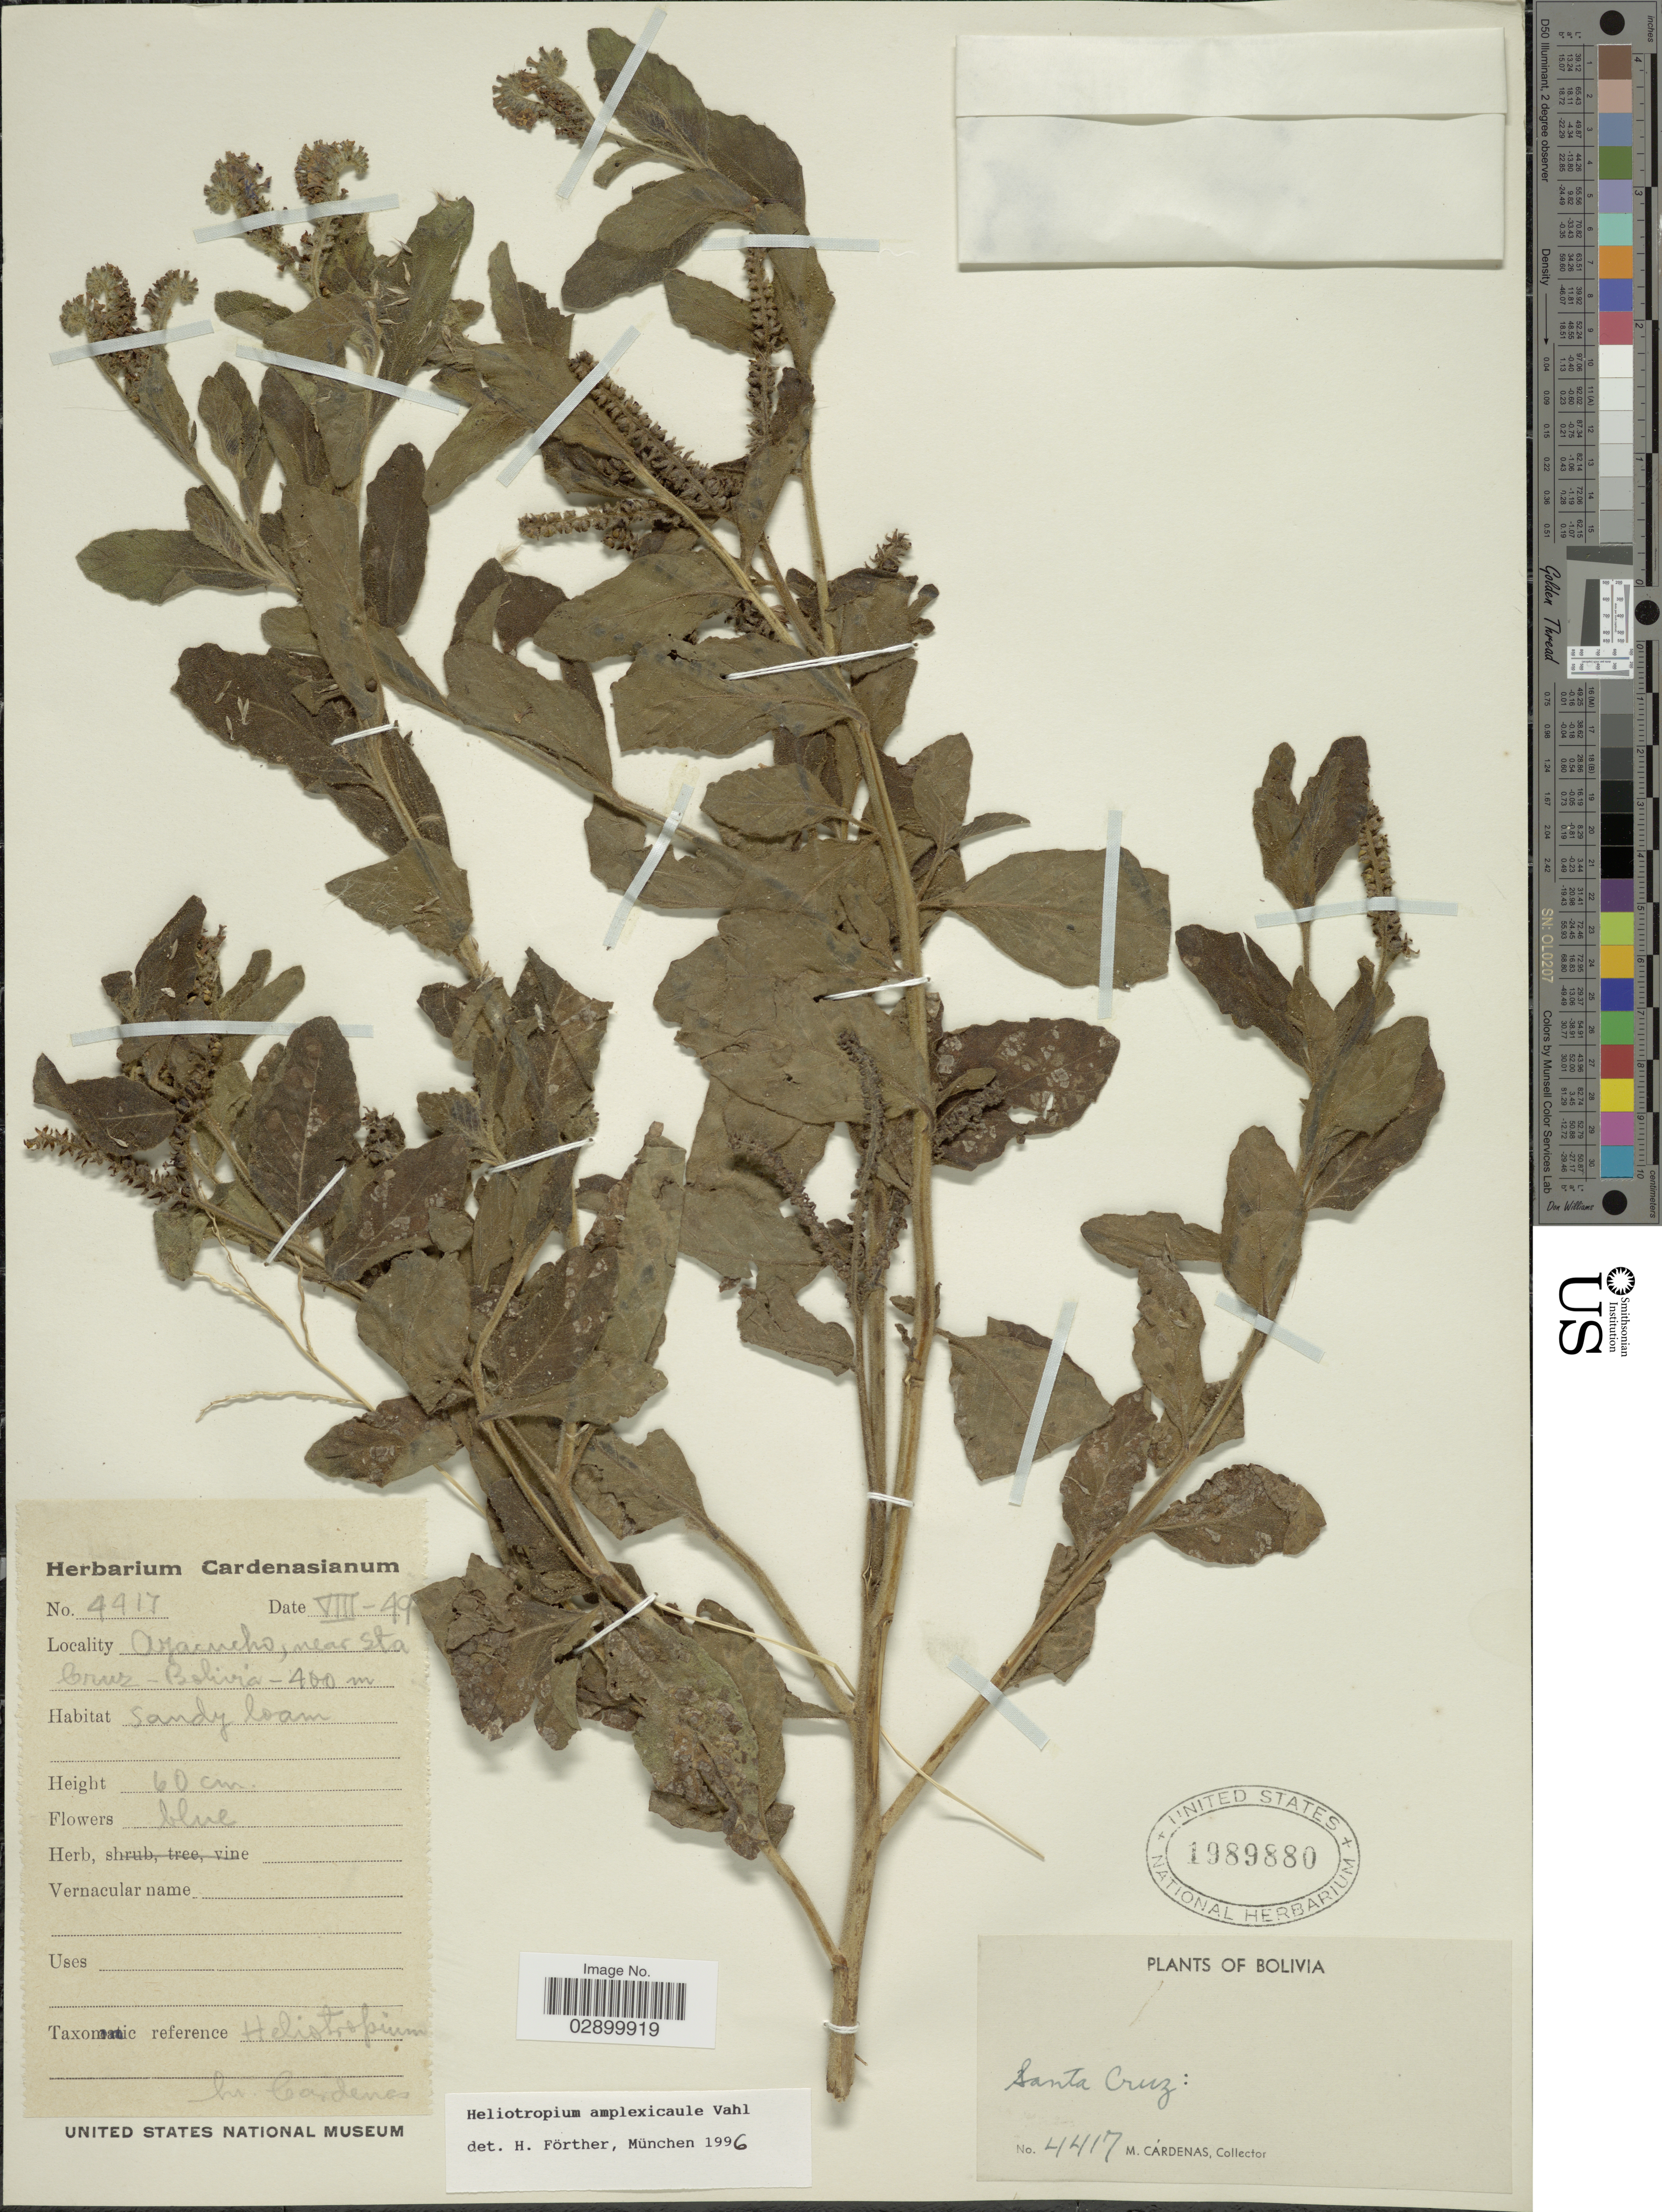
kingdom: Plantae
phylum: Tracheophyta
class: Magnoliopsida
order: Boraginales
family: Heliotropiaceae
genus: Heliotropium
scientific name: Heliotropium nicotianifolium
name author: Poir.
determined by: Nee, Michael H.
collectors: M. Cárdenas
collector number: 4417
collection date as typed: Transcribed d/m/y: /8/49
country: Peru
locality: Ayacucho. Near Sta Cruz. Santa Cruz.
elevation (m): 400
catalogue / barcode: US 1989880